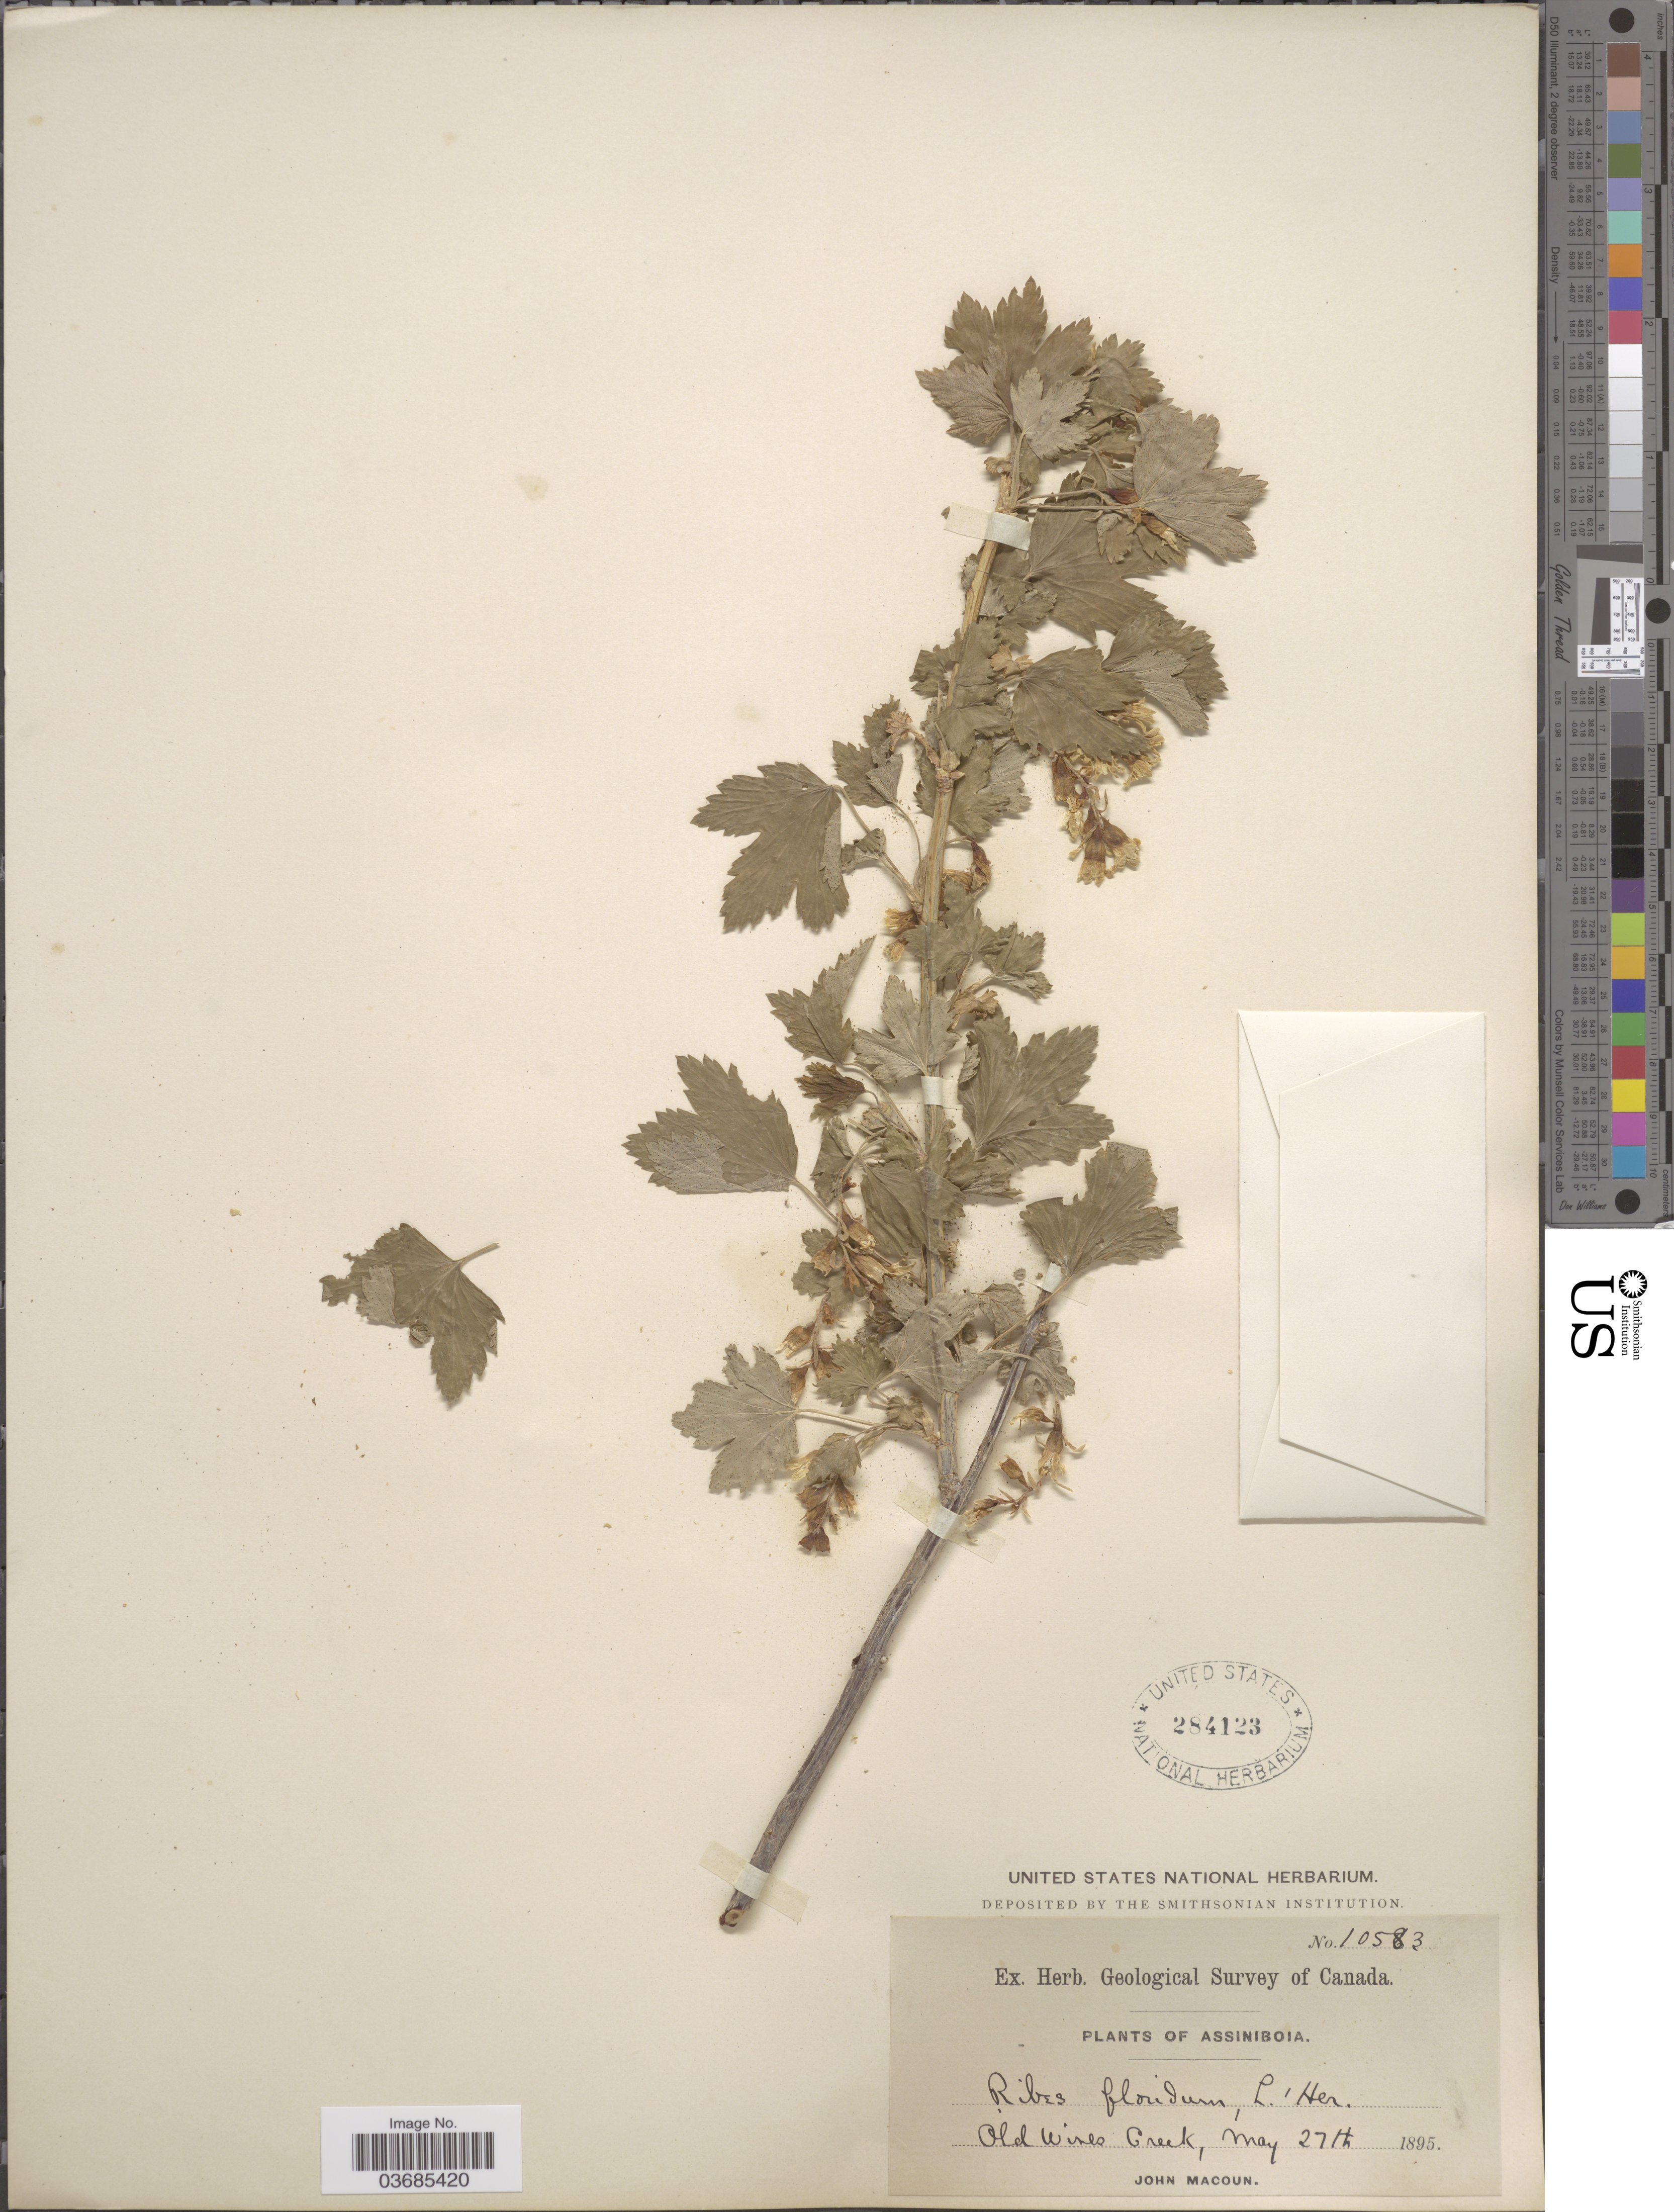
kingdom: Plantae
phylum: Tracheophyta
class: Magnoliopsida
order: Saxifragales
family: Grossulariaceae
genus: Ribes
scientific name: Ribes americanum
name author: Mill.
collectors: J. Macoun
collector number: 10583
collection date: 1895-05-27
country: Canada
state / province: Saskatchewan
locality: Geological Survey of Canada. Assiniboia. Old Wives Creek.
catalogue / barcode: US 284123